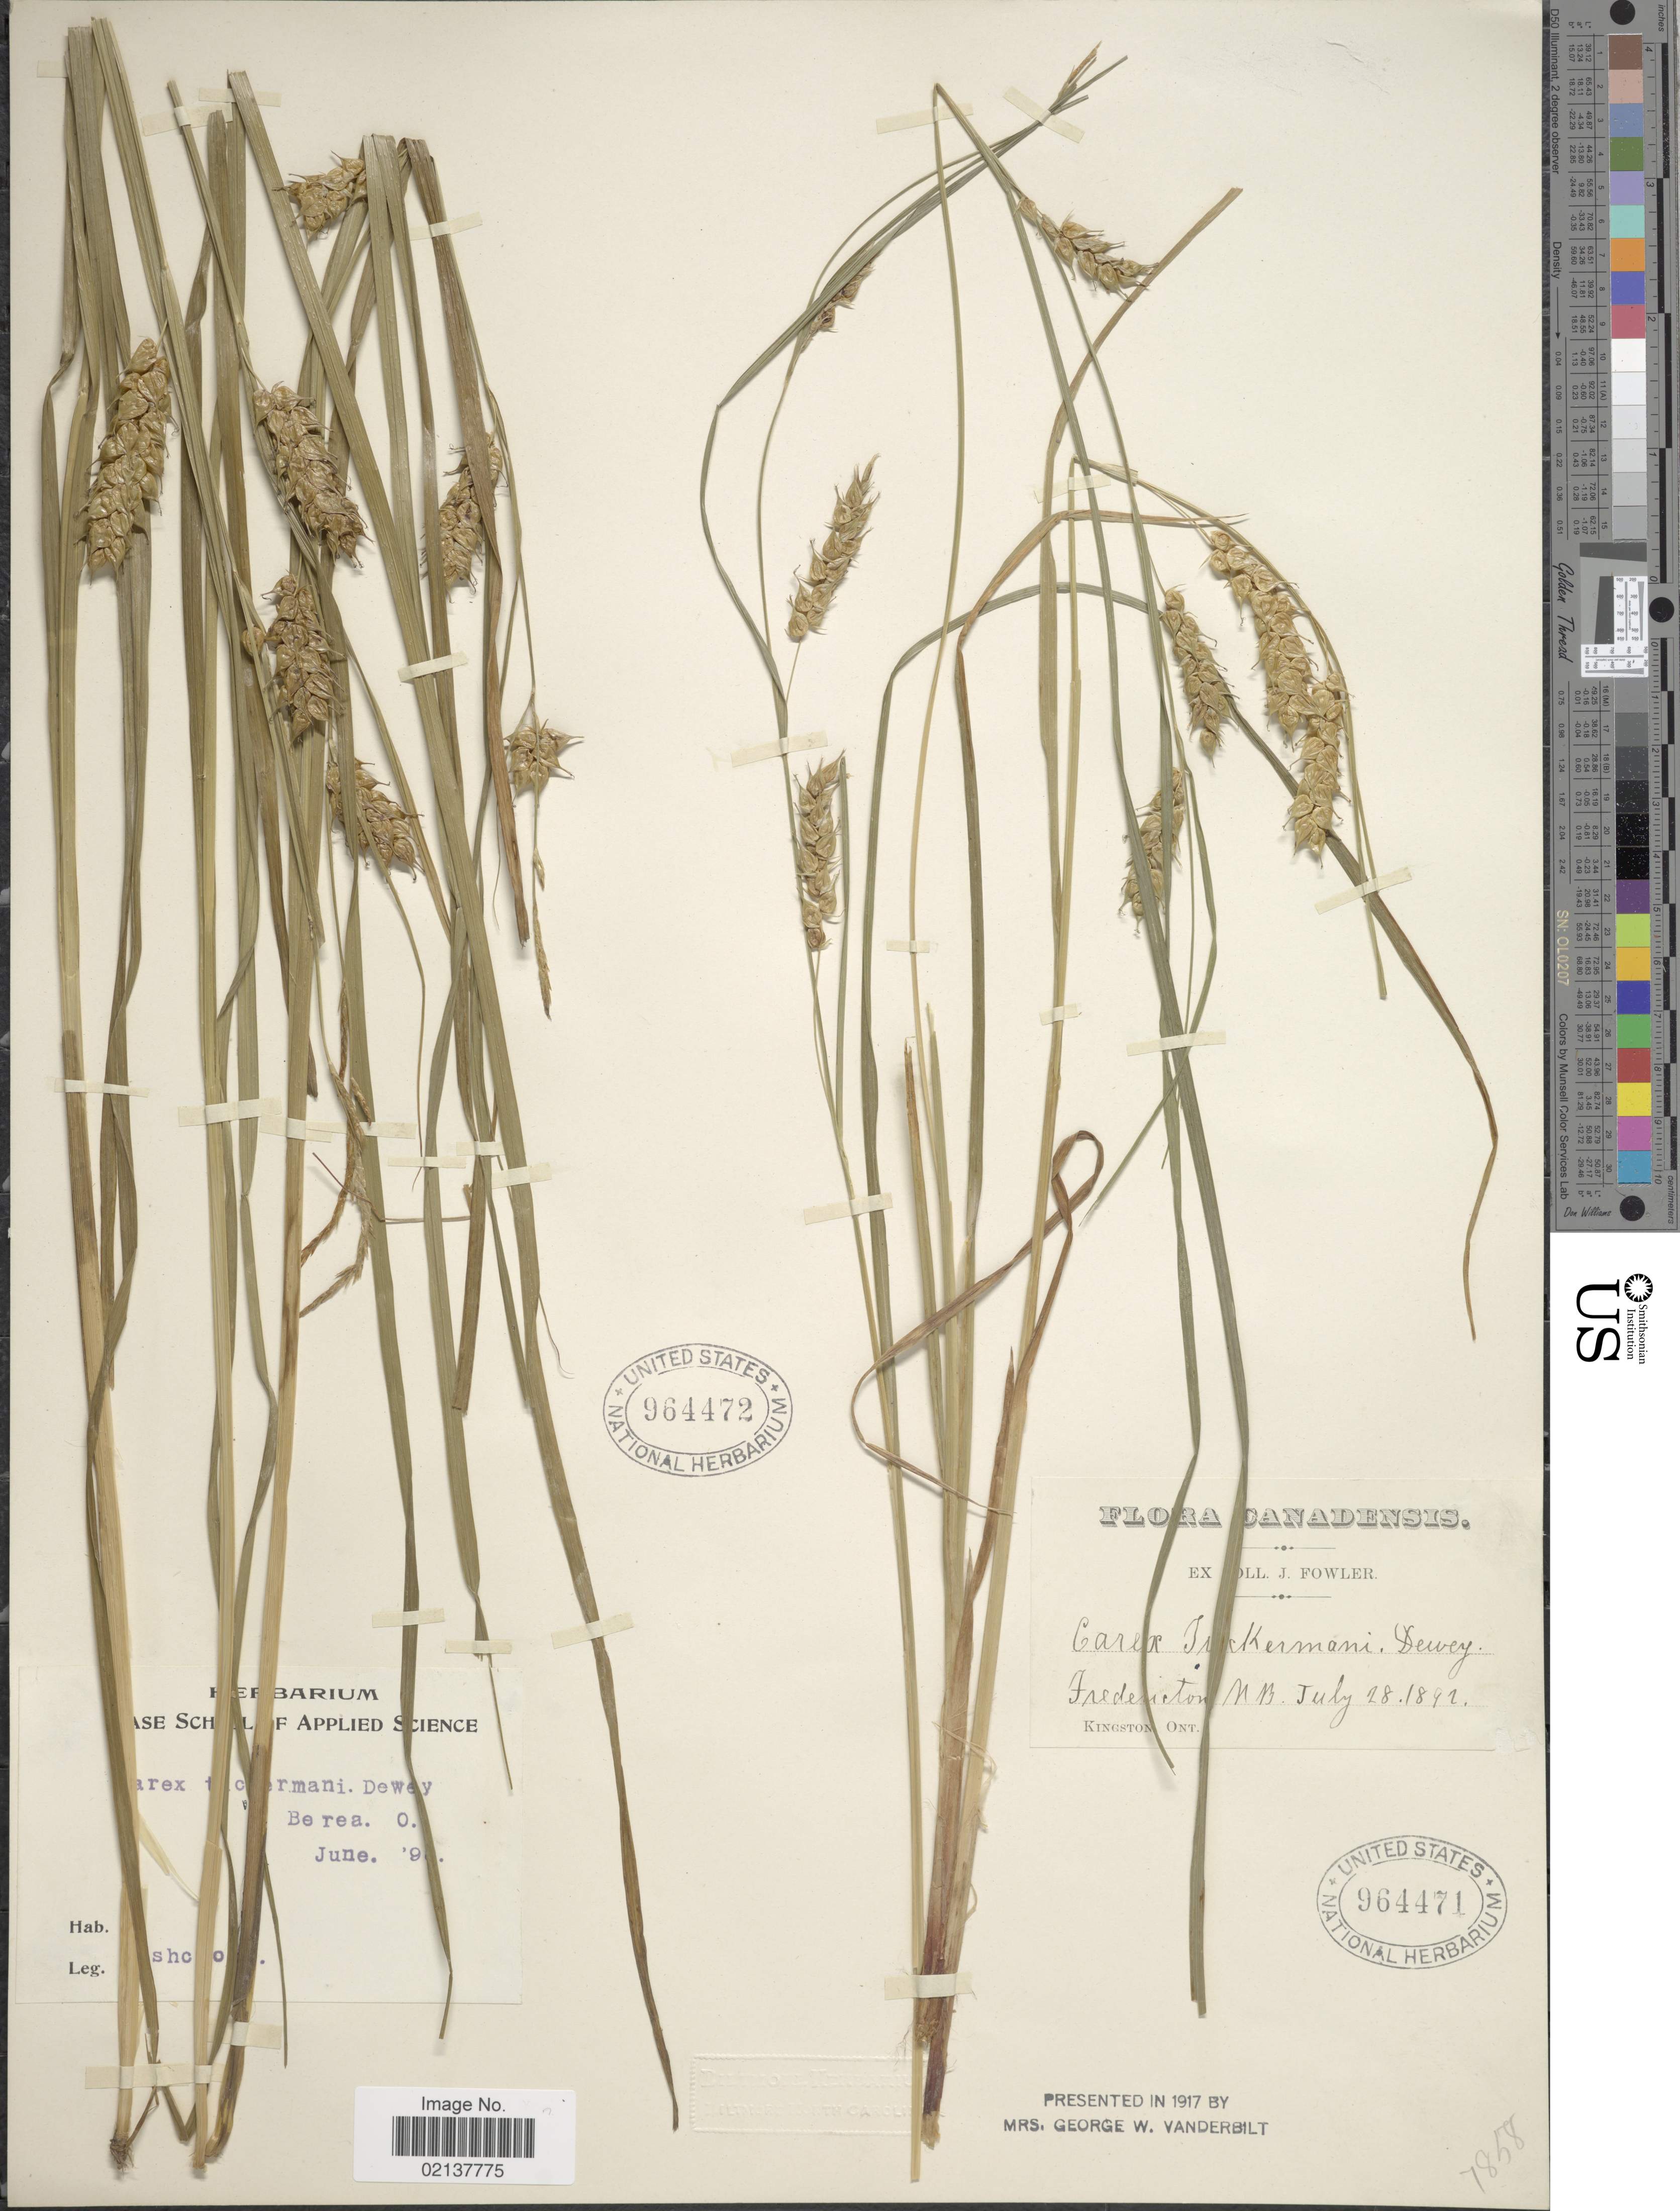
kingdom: Plantae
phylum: Tracheophyta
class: Liliopsida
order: Poales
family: Cyperaceae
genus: Carex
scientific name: Carex tuckermanii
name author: Boott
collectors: G. Ashcroft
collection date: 1896-06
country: United States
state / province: Ohio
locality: Berea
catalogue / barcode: US 964472-2